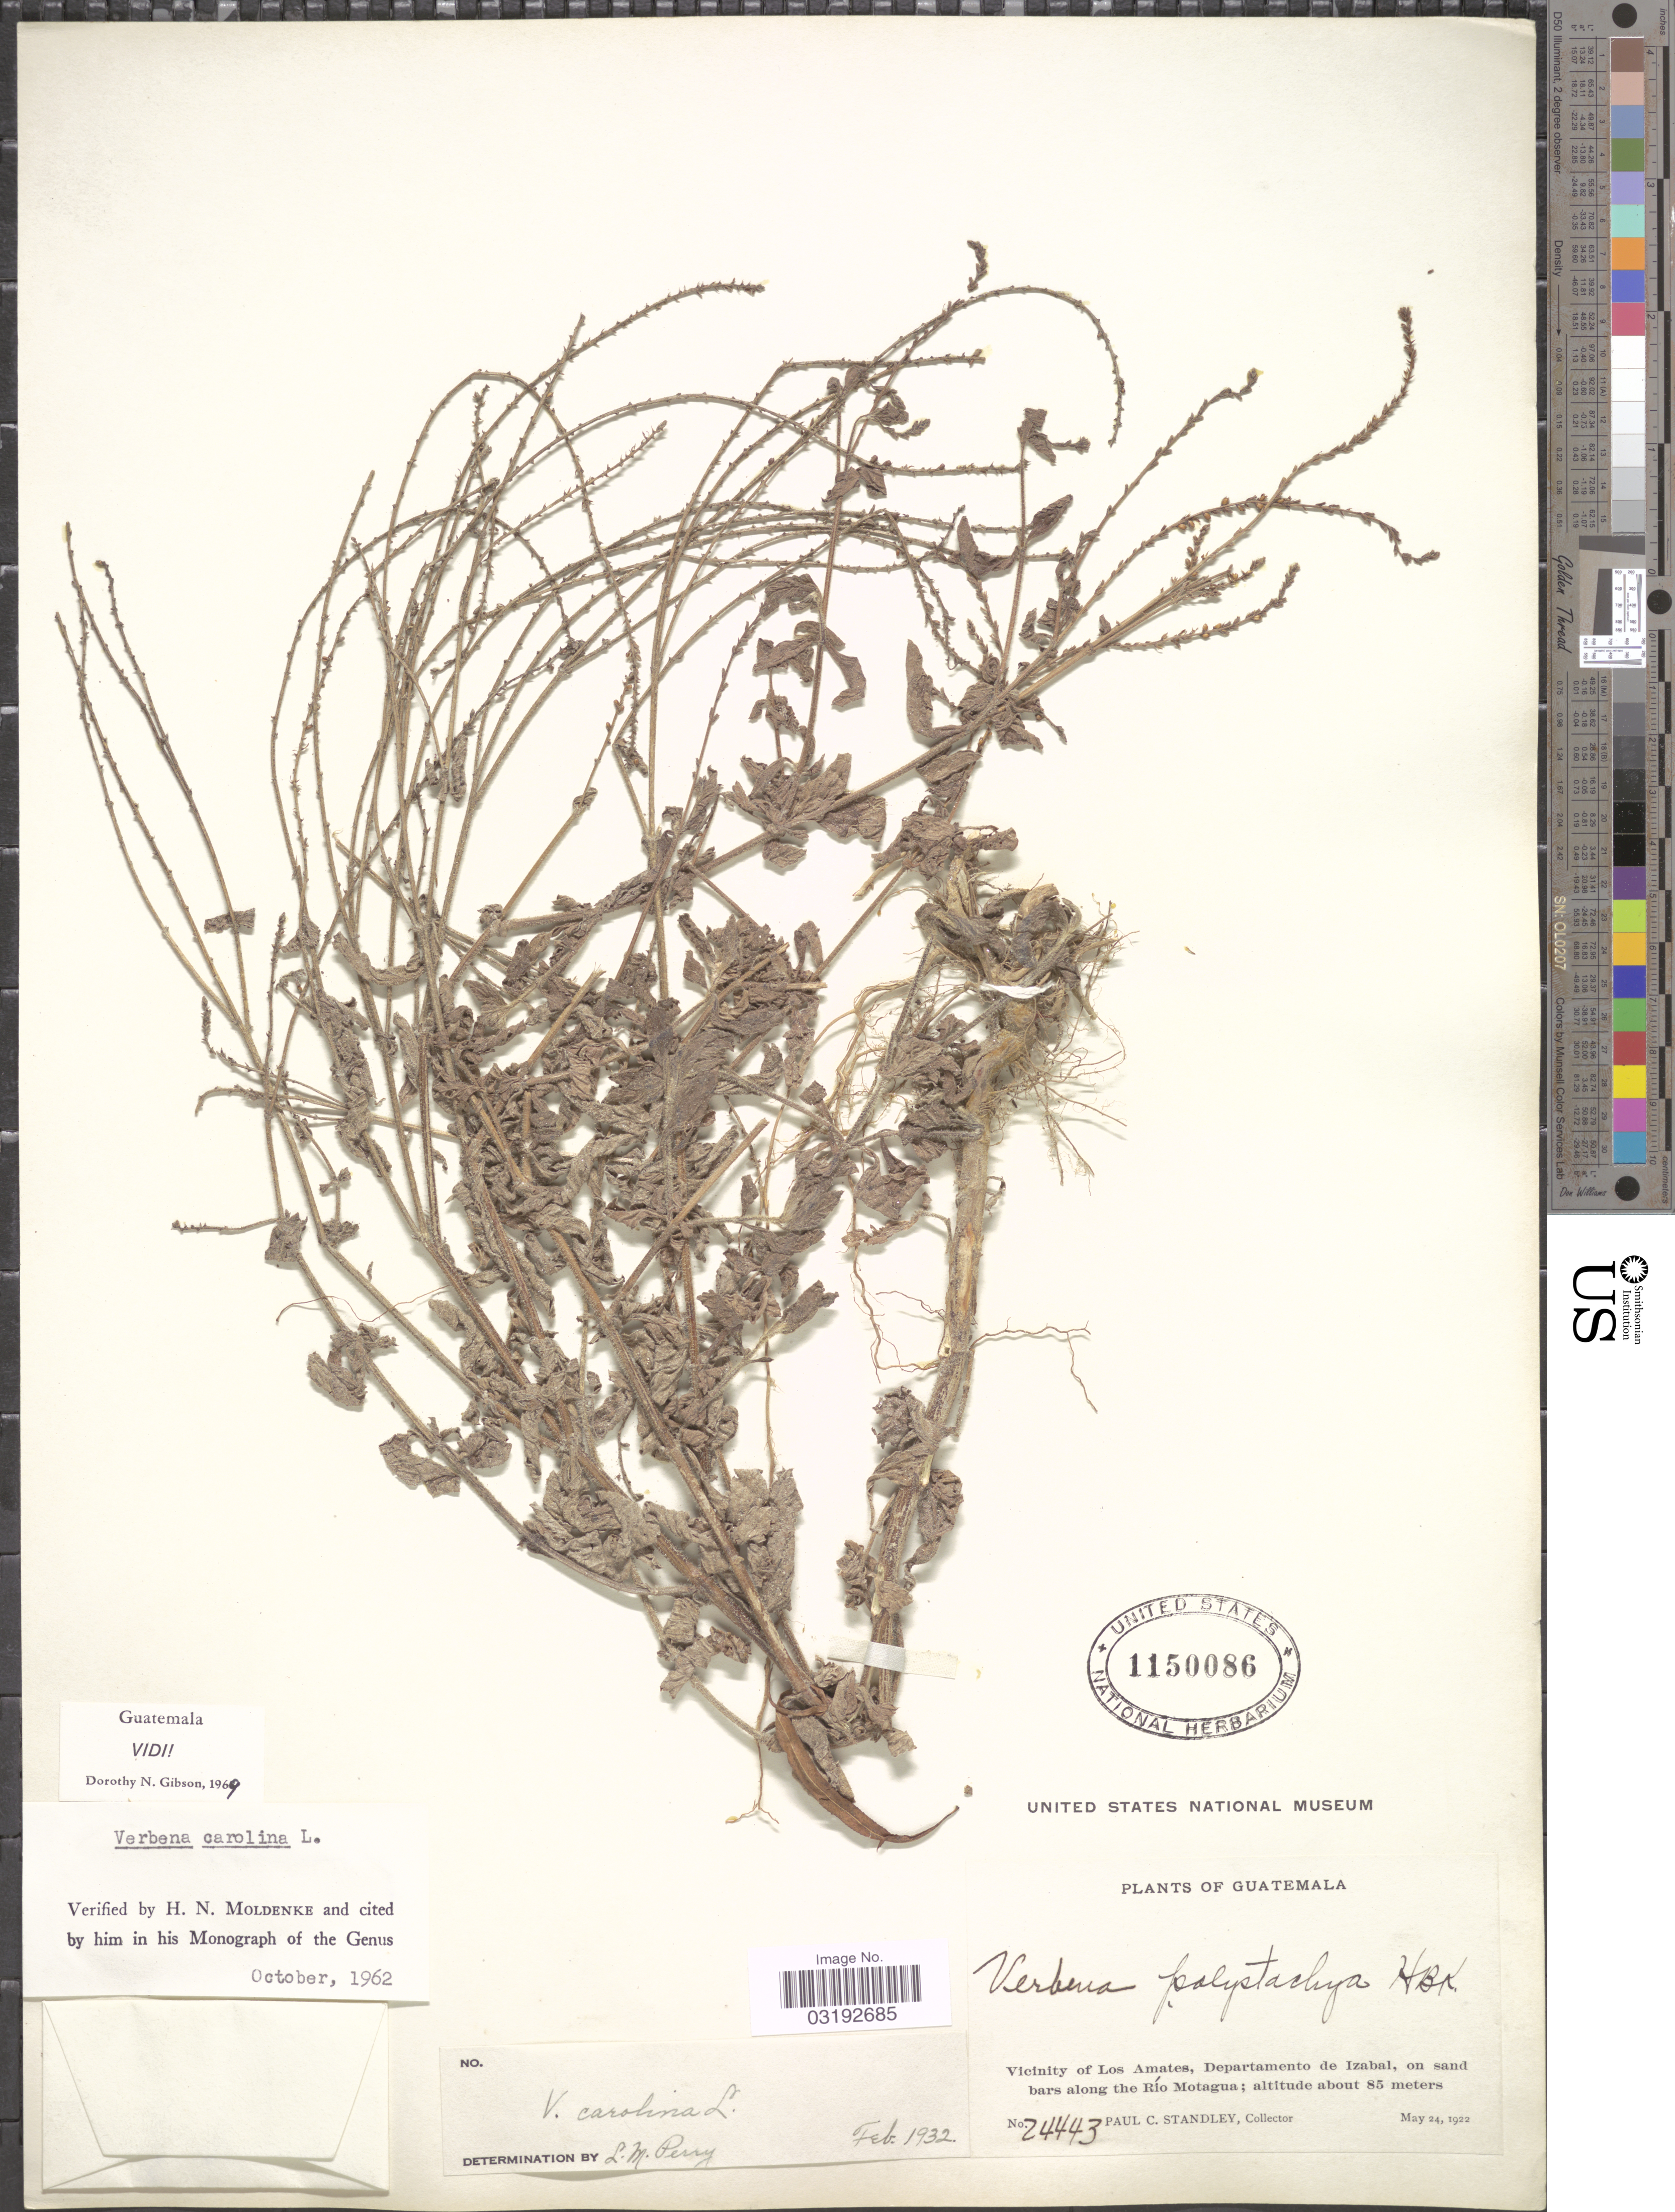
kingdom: Plantae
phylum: Tracheophyta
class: Magnoliopsida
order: Lamiales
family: Verbenaceae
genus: Verbena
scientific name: Verbena carolina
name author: L.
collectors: P. C. Standley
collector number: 24443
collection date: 1922-05-24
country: Guatemala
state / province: Izabal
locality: Vicinity of Los Amates, Departamento de Izabal, on sand bars laong the Río Motagua.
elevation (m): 85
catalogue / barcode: US 1150086